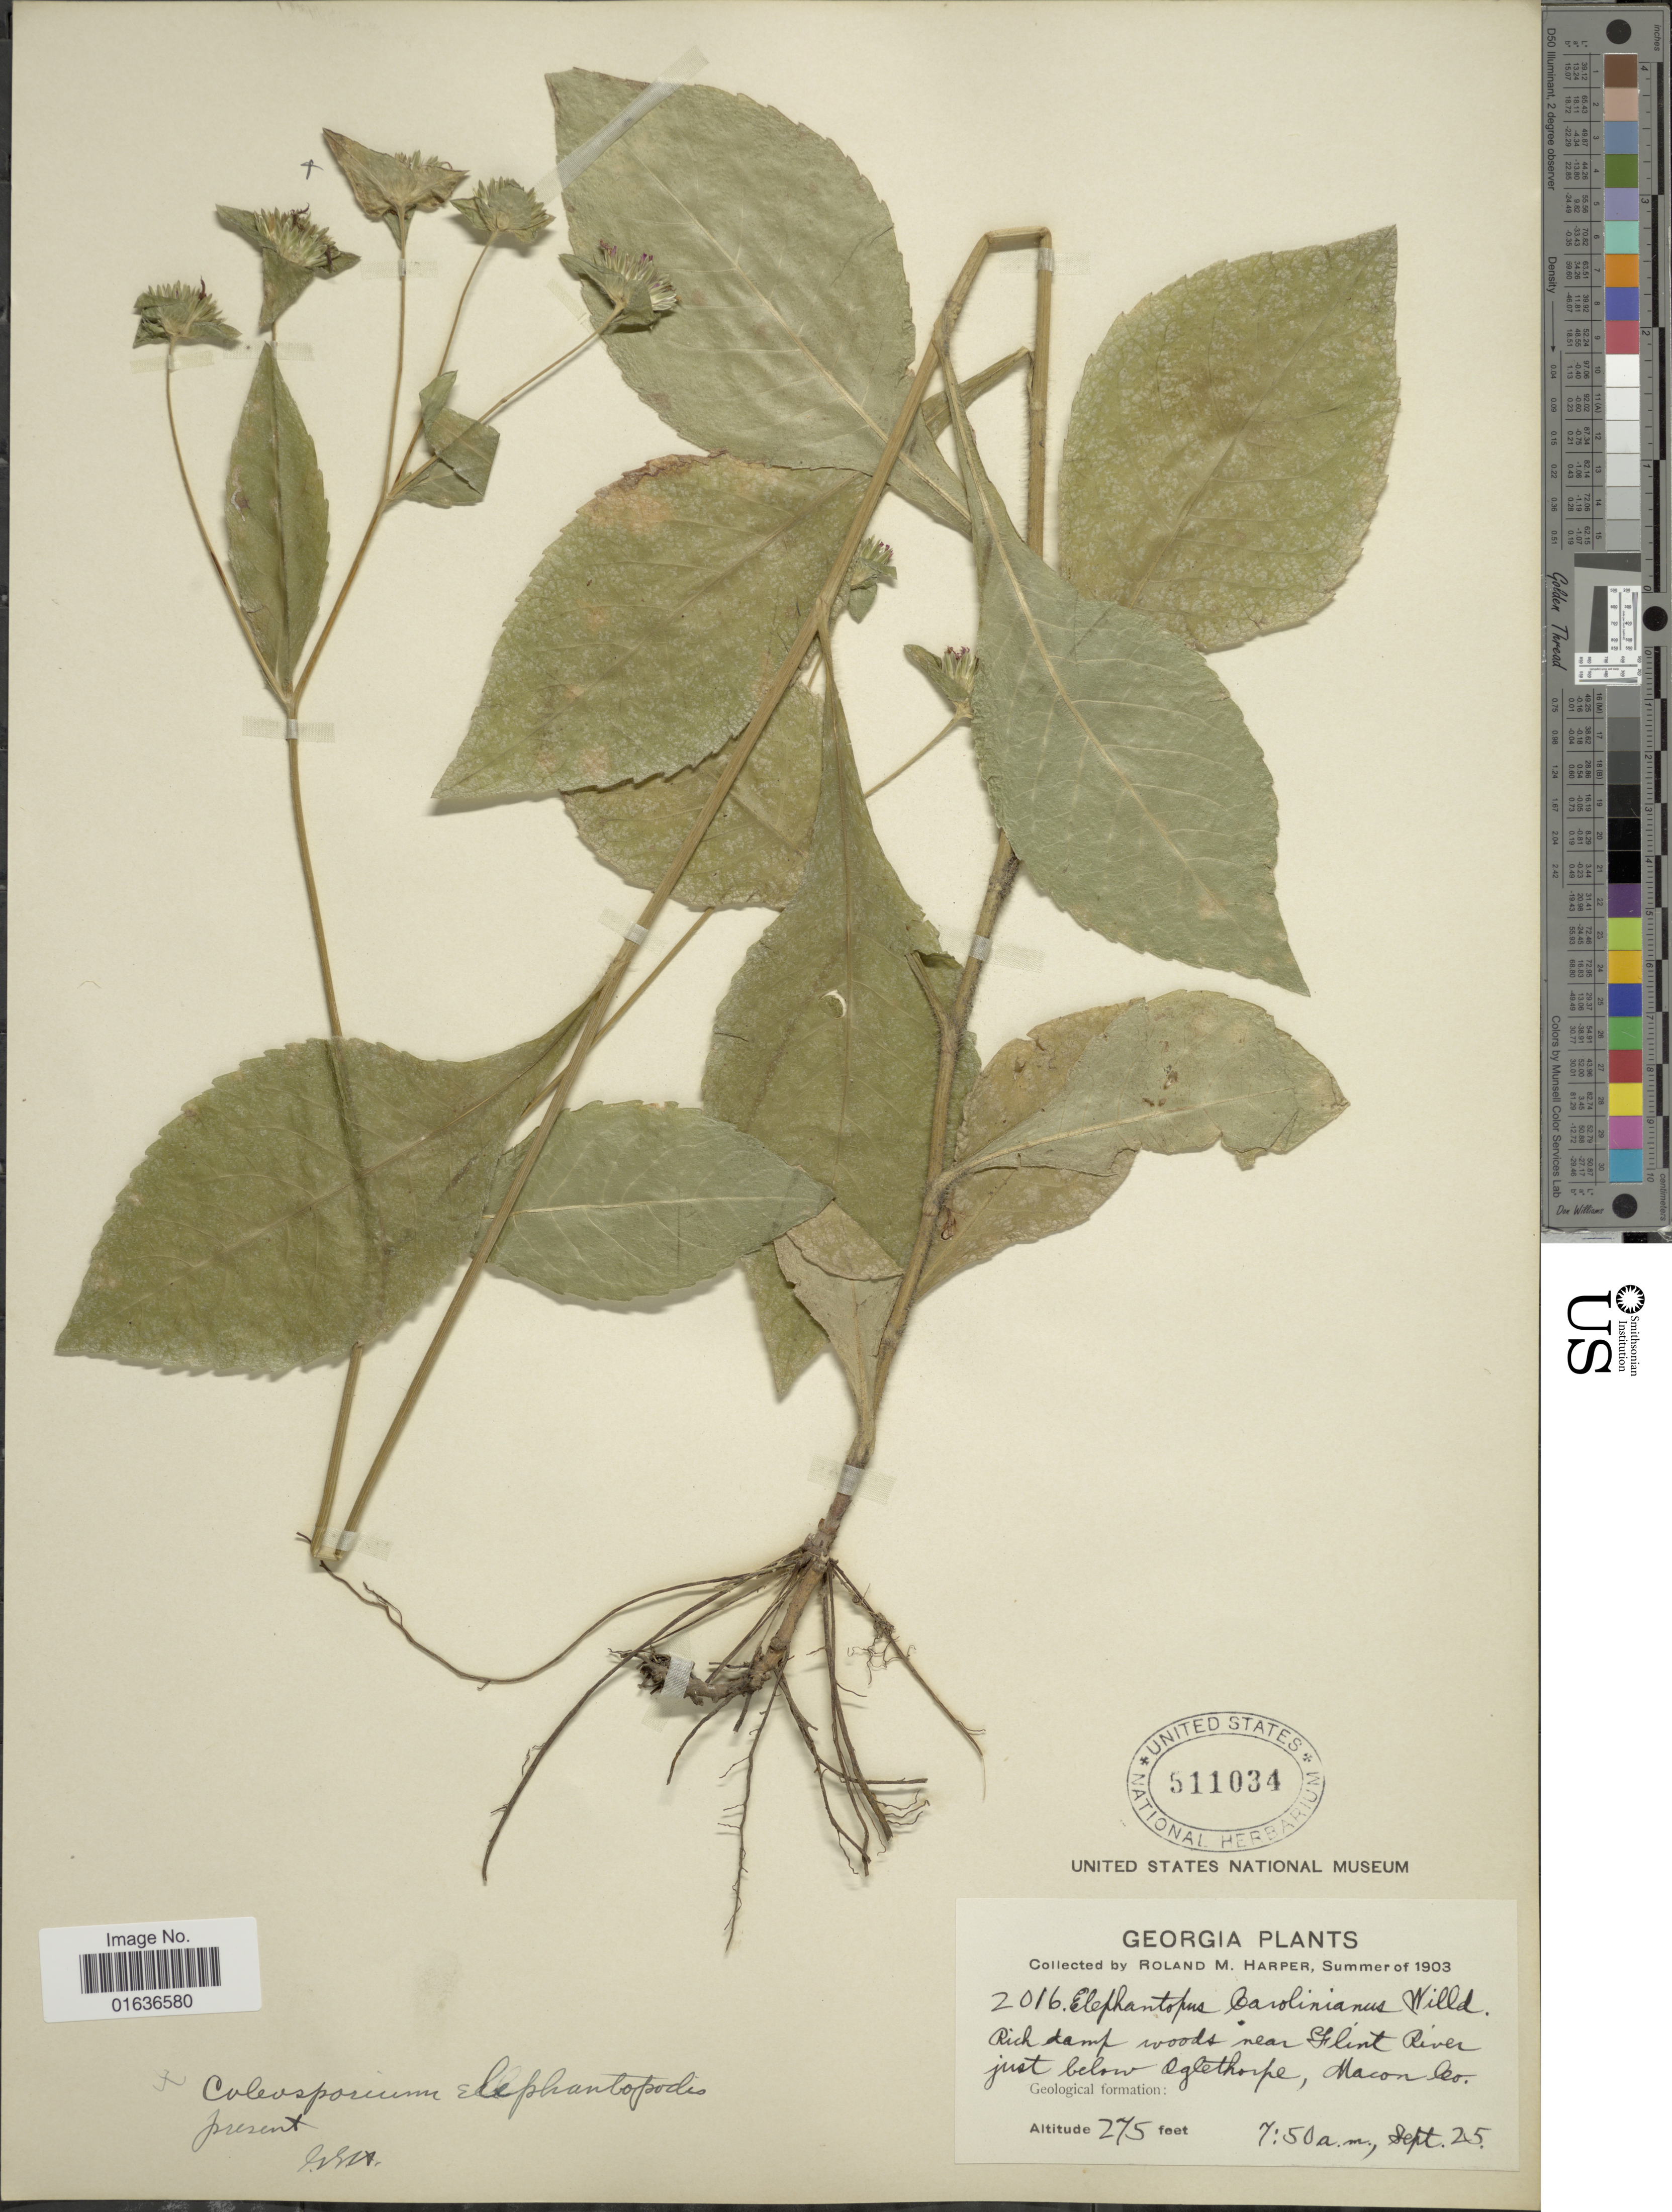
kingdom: Plantae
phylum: Tracheophyta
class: Magnoliopsida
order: Asterales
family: Asteraceae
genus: Elephantopus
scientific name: Elephantopus carolinianus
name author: Raeusch.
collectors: R. M. Harper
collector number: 2016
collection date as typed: Summer of 1903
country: United States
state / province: Georgia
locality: Rich damp woods near Flint River just below Oglethorpe, Macon Co.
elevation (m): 84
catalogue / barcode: US 511034